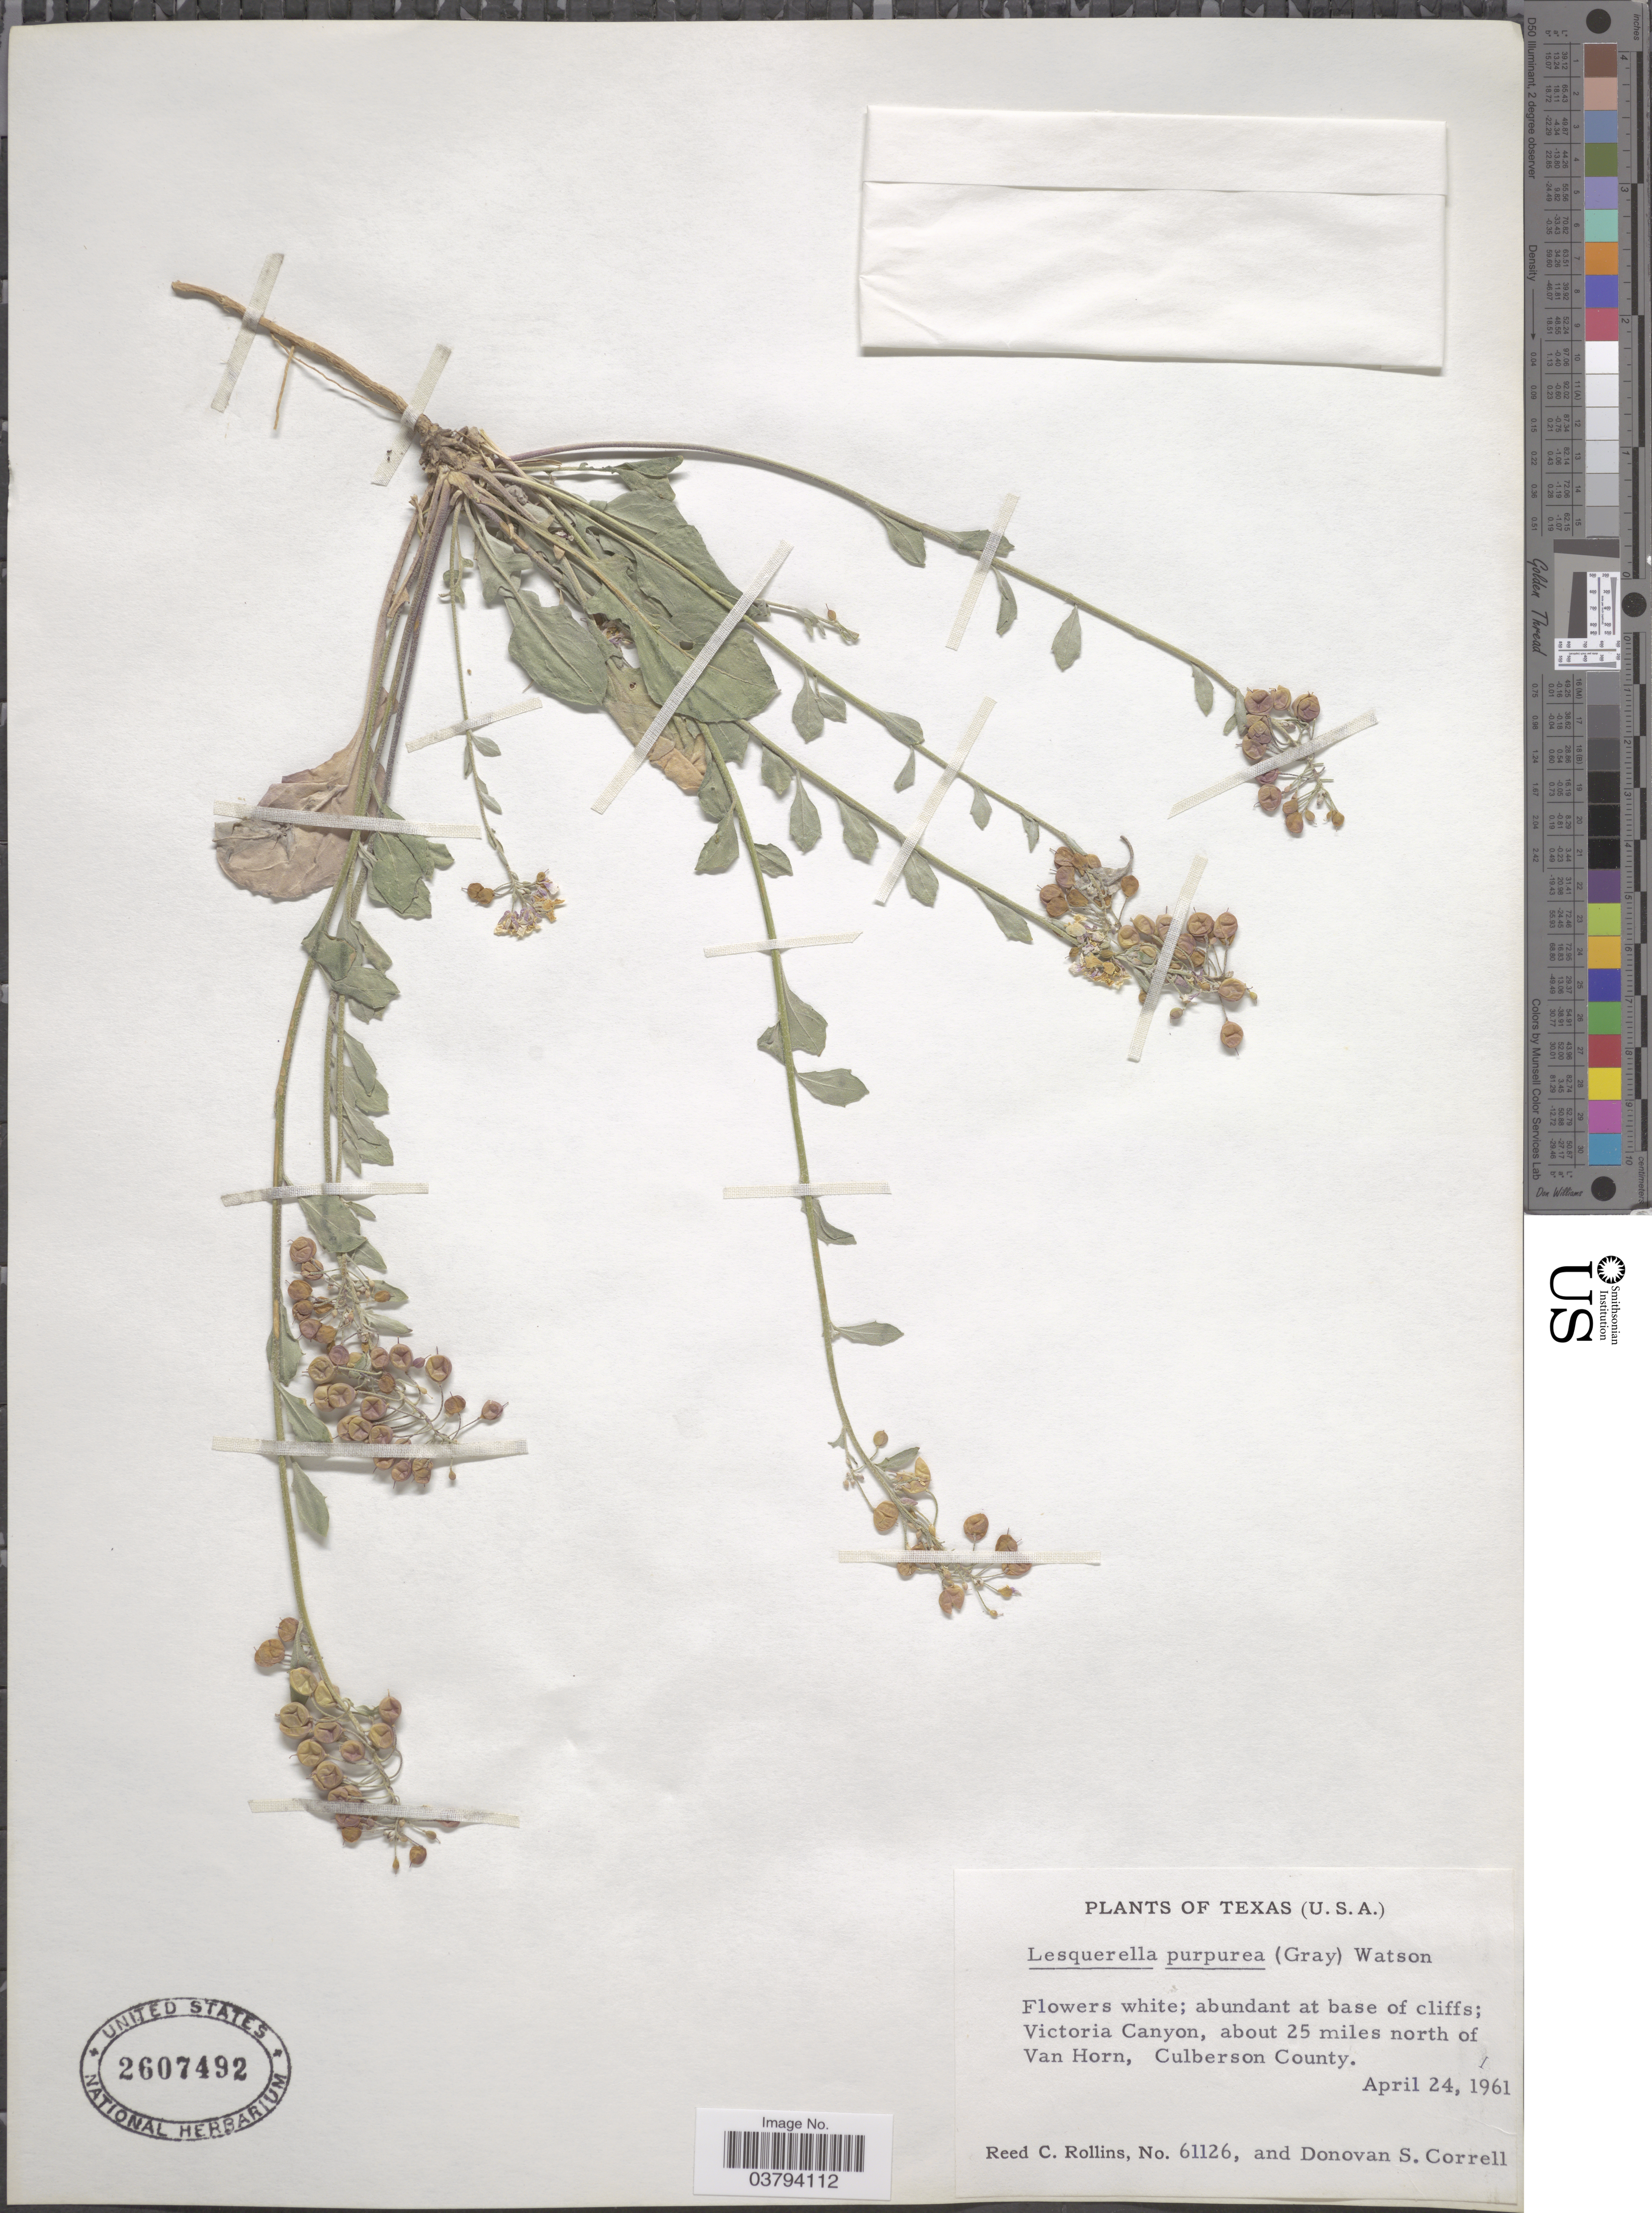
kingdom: Plantae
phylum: Tracheophyta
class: Magnoliopsida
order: Brassicales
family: Brassicaceae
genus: Lesquerella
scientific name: Lesquerella purpurea subsp. purpurea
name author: (A. Gray) S. Watson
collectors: R. C. Rollins & D. S. Correll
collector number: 61126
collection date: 1961-04-24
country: United States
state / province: Texas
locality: Victoria Canyon, about 25 miles north of Van Horn, Culberson County.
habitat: abundant at base of cliffs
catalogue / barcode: US 2607492